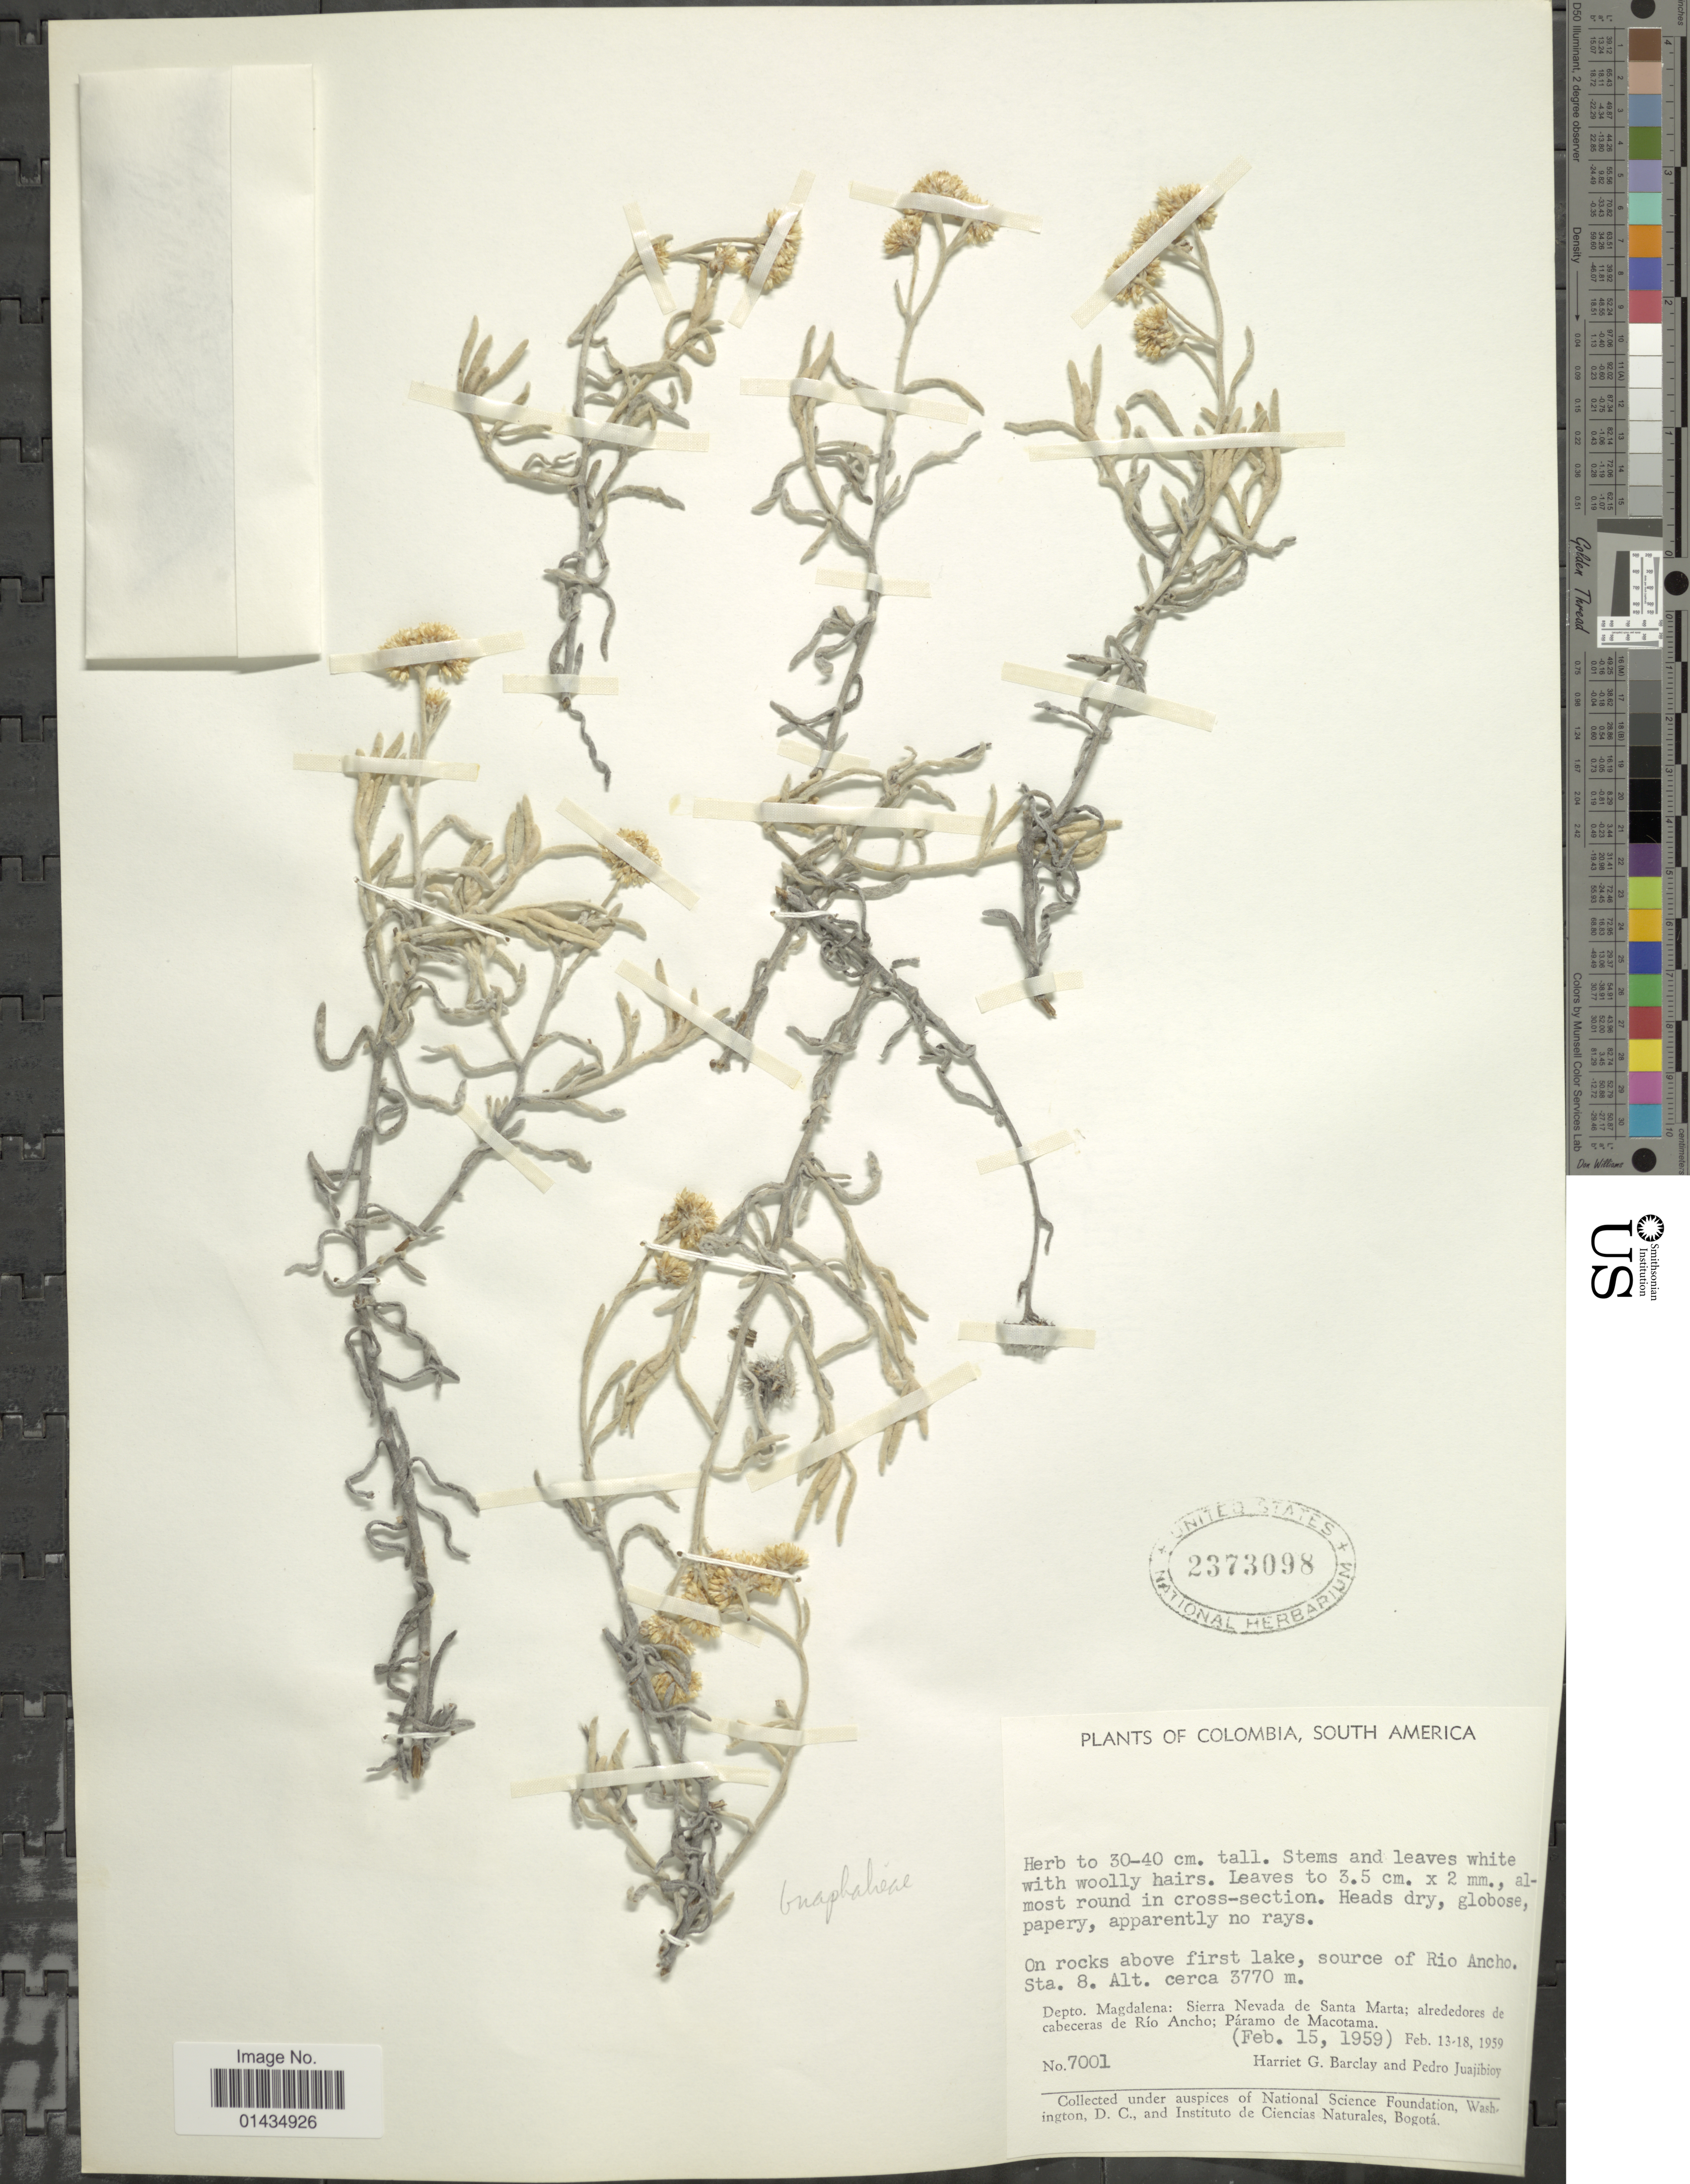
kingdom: Plantae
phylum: Tracheophyta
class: Magnoliopsida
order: Asterales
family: Asteraceae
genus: Achyrocline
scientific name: Achyrocline sp.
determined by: Dillon, M. O.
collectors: H. G. Barclay & P. Juajibioy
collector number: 7001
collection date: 1959-02-15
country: Colombia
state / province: Magdalena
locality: South America, on rocks above first lake, source of Rio Ancho, Sta. 8., Sierra Nevada de Santa Marta; alrededores de cabeceras de Río Ancho; Páramo de Macotama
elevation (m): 3770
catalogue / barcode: US 2373098